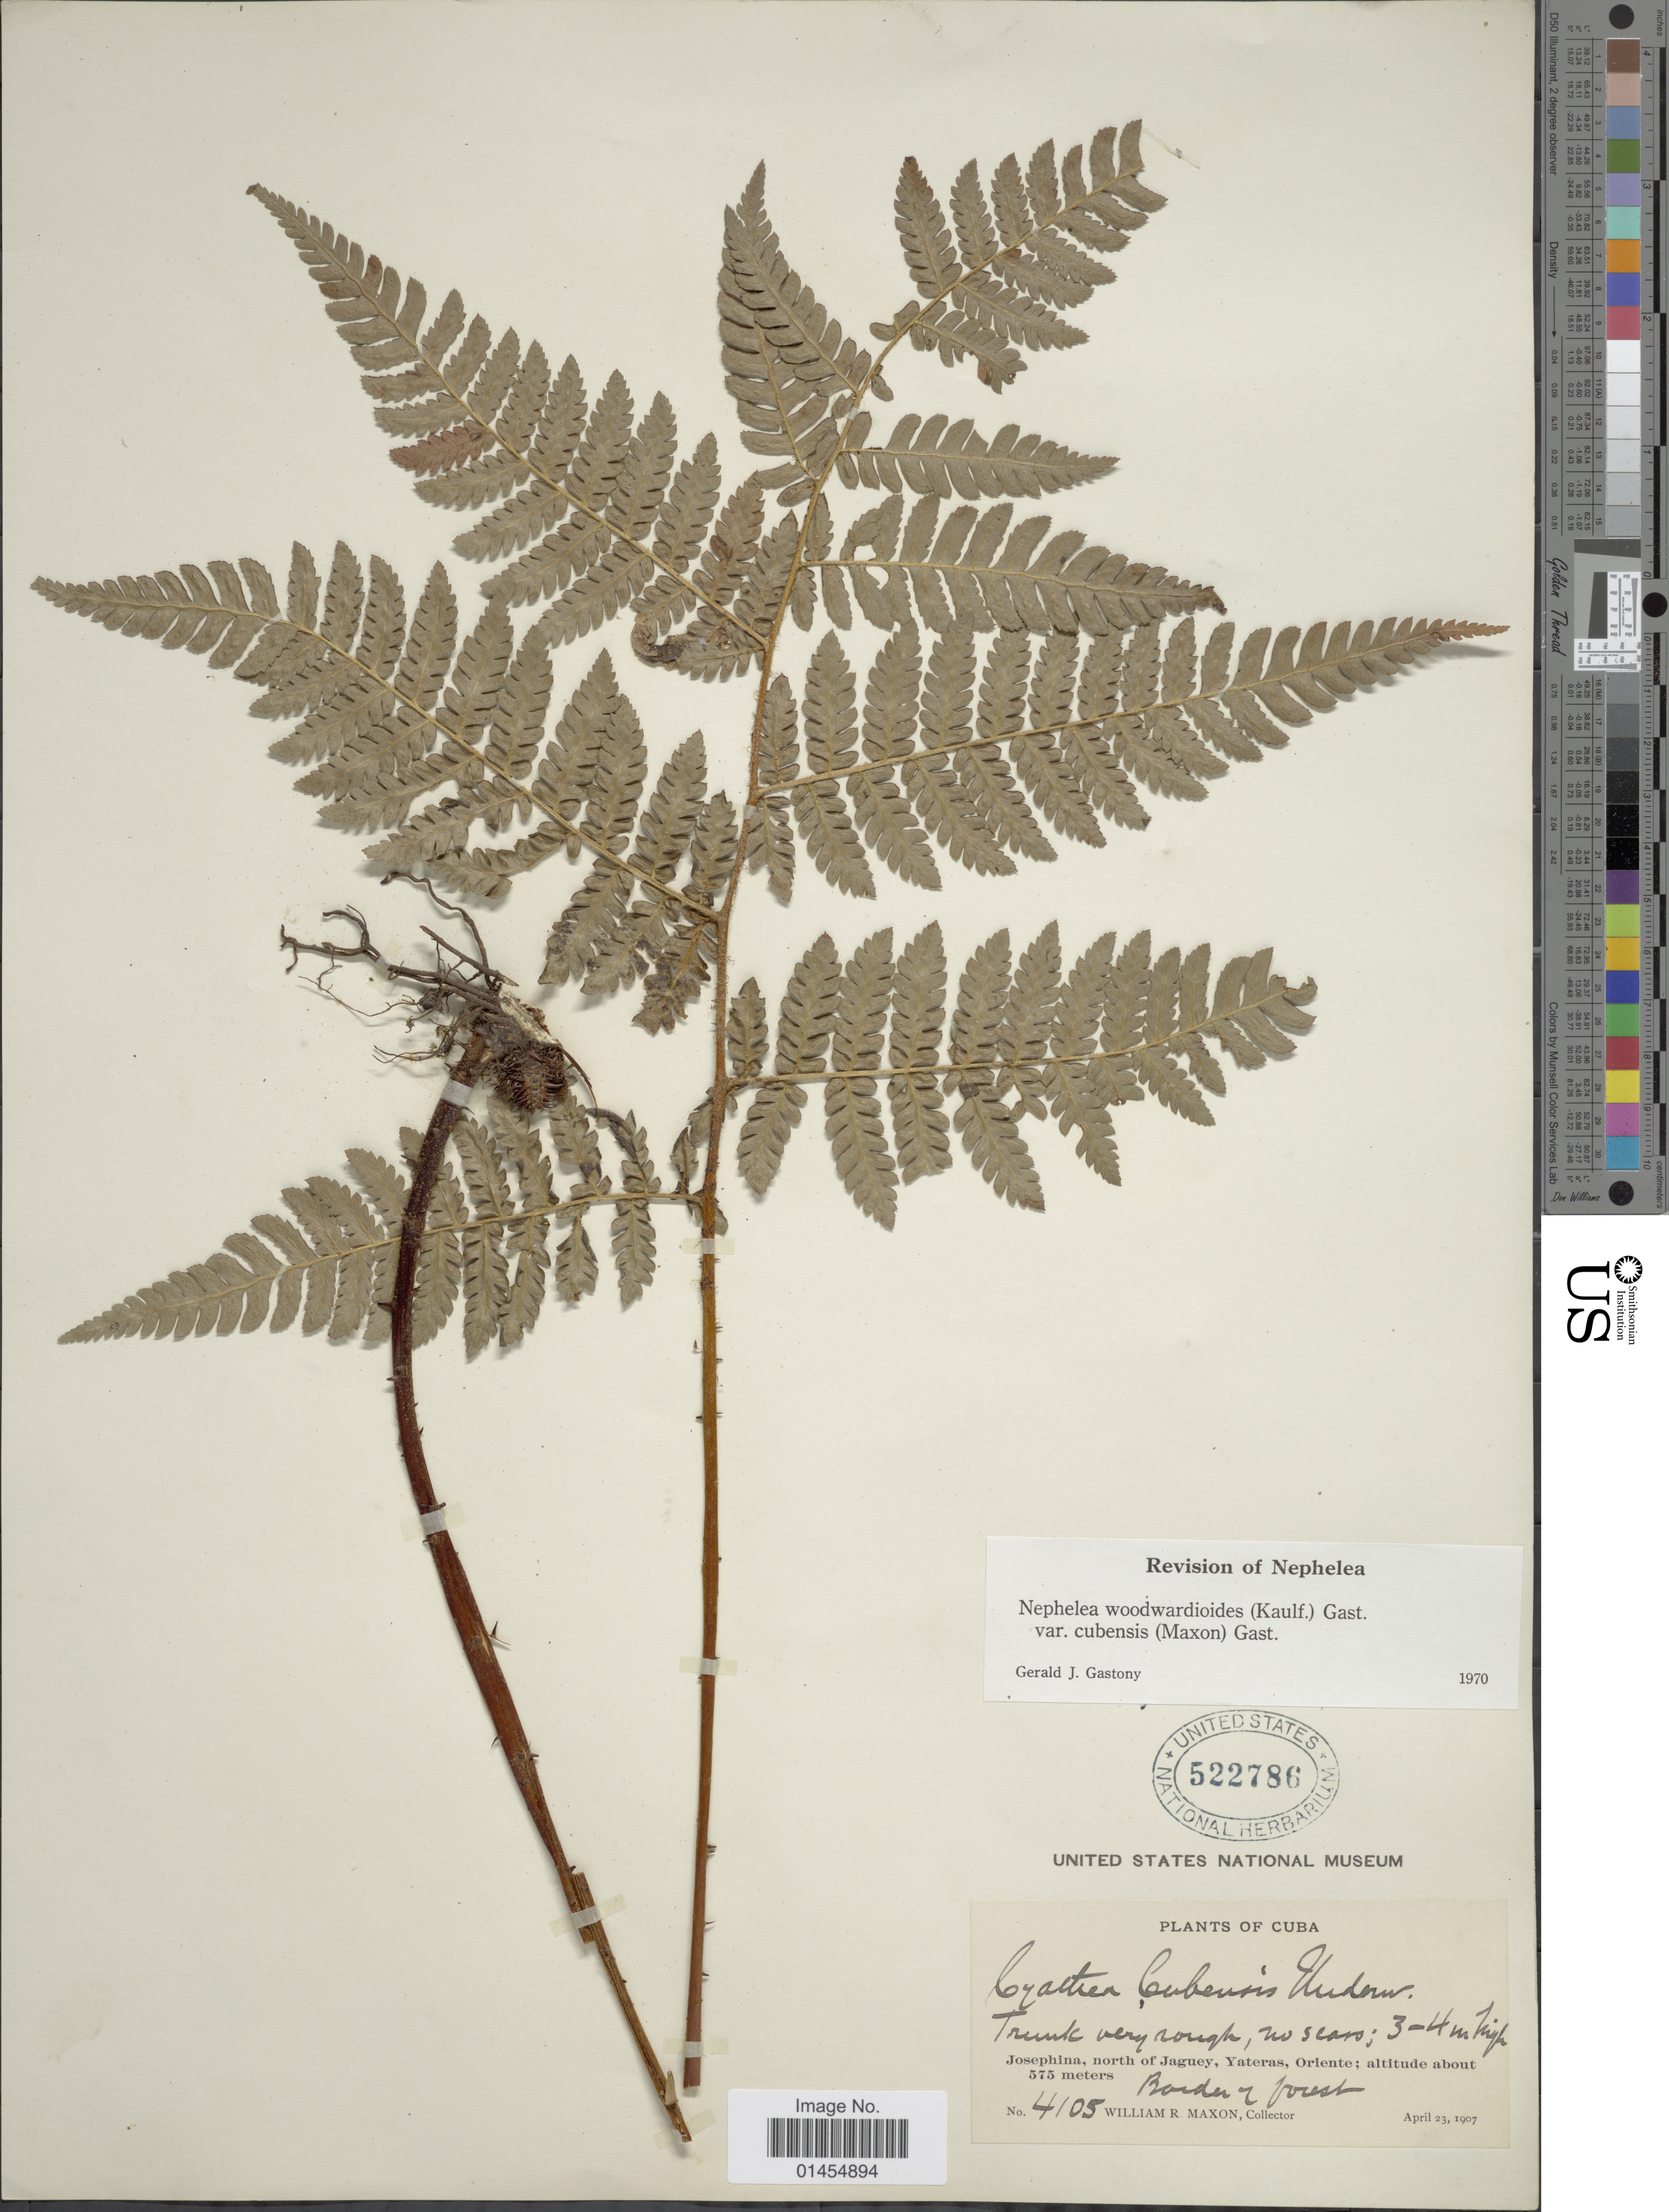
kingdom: Plantae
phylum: Tracheophyta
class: Polypodiopsida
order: Cyatheales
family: Cyatheaceae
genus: Alsophila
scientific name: Alsophila woodwardioides var. cubensis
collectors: W. R. Maxon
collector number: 4105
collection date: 1907-04-23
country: Cuba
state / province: Oriente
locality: Josephina, north of Jaguey, Yateras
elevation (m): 575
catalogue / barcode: US 522786